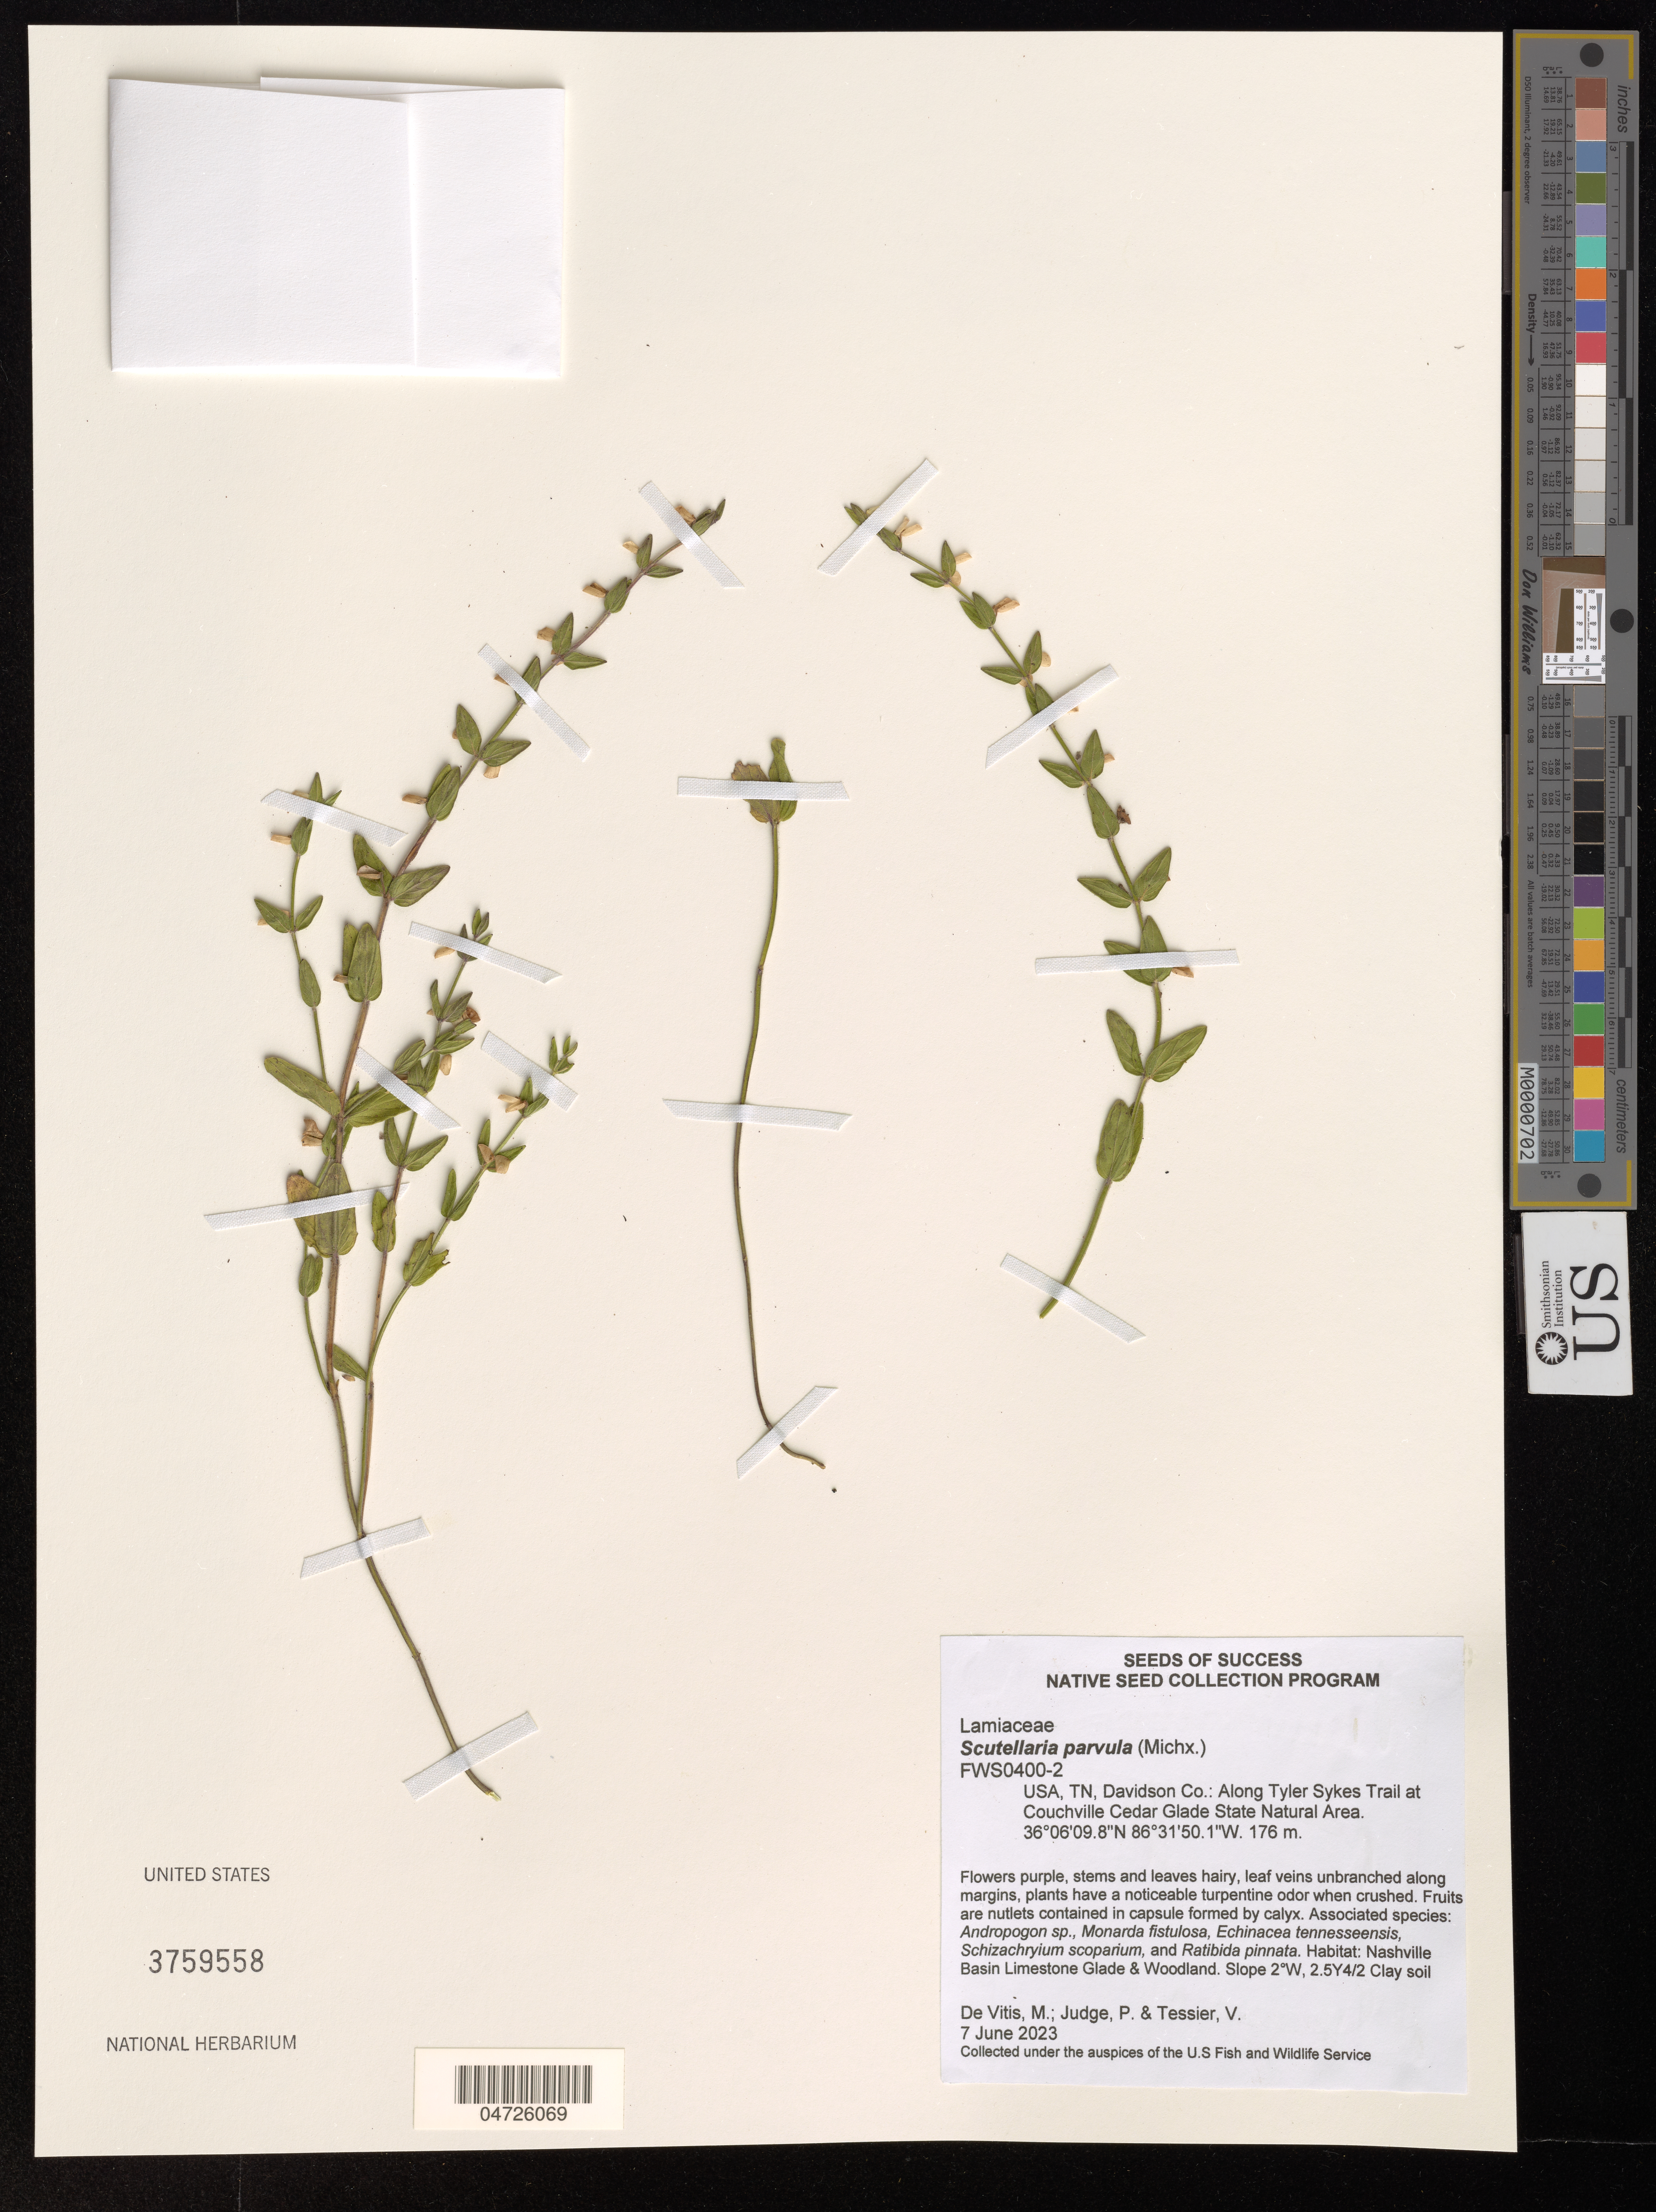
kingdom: Plantae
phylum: Tracheophyta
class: Magnoliopsida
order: Lamiales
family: Lamiaceae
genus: Scutellaria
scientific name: Scutellaria parvula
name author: Michx.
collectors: M. De Vitis, P. Judge & V. Tessier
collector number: FWS0400-2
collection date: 2023-06-07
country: United States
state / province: Tennessee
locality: Davidson Co.: Along Tyler Sykes Trail at Couchville Cedar Glade State Natural Area.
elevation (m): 176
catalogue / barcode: US 3759558